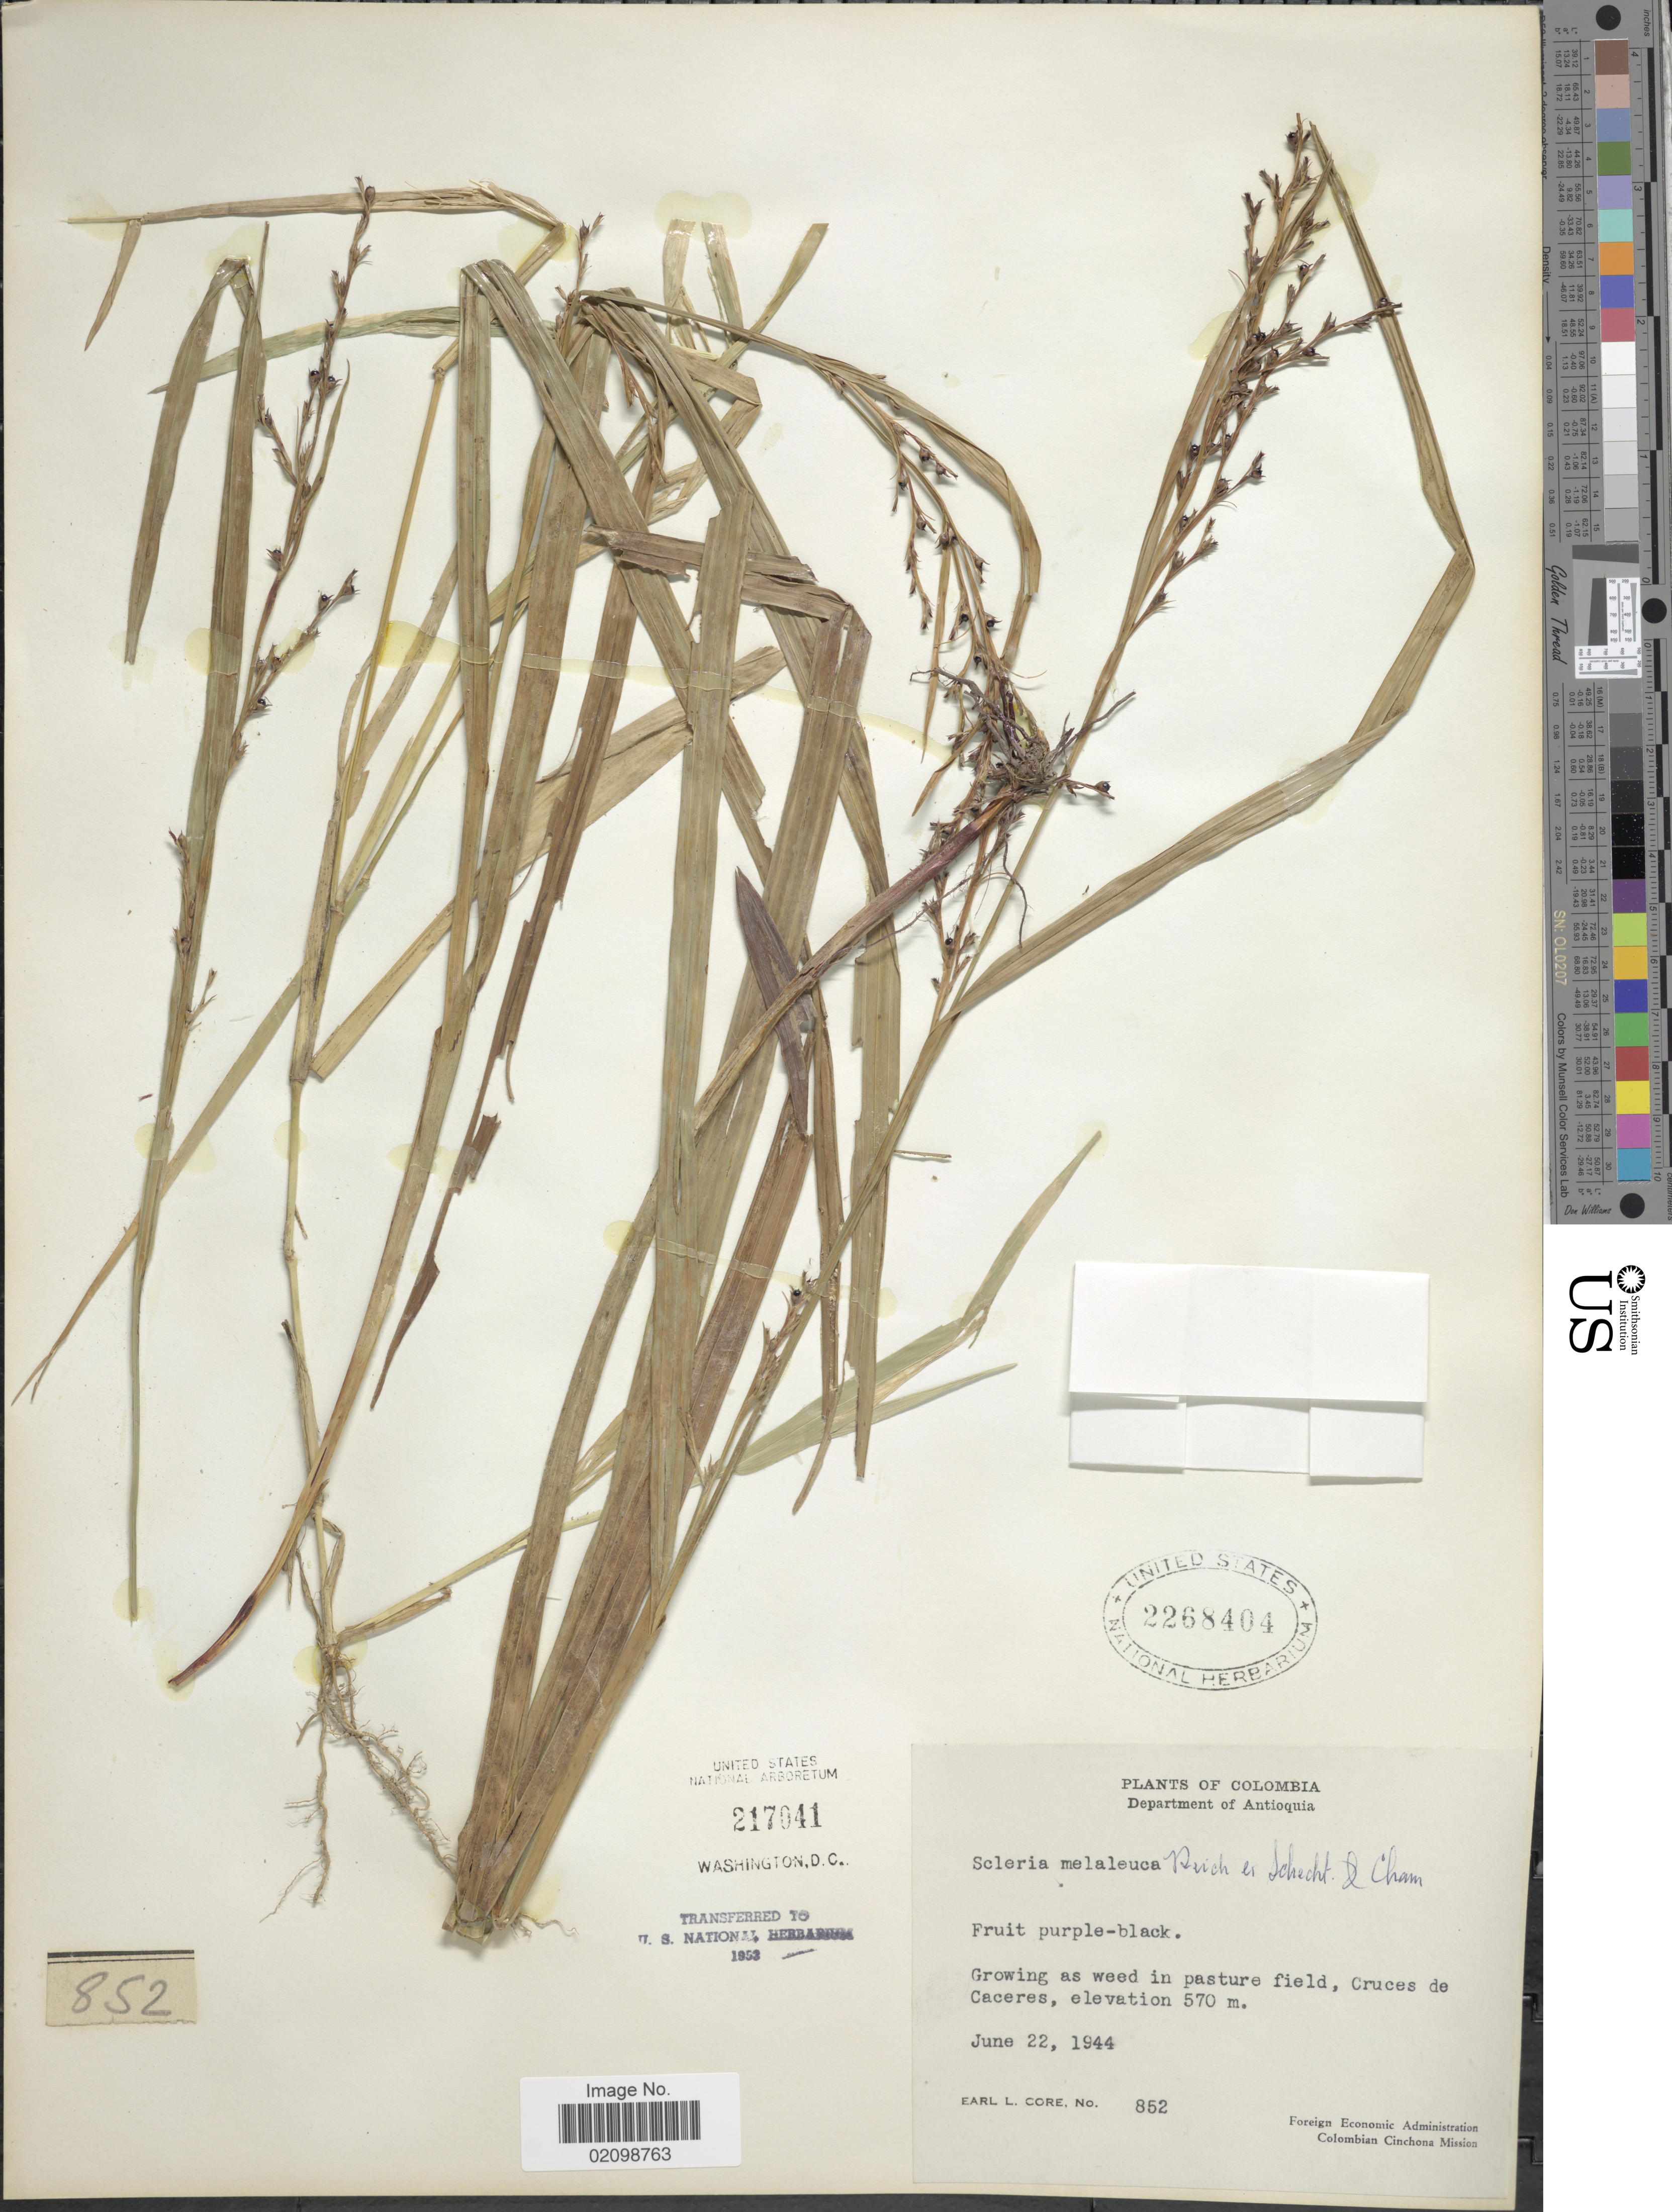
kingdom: Plantae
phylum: Tracheophyta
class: Liliopsida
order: Poales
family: Cyperaceae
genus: Scleria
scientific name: Scleria gaertneri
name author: Raddi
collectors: E. L. Core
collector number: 852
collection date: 1944-06-22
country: Colombia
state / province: Antioquia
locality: Department of Antioquia. Cruces de Caceres.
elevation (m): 570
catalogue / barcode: US 2268404